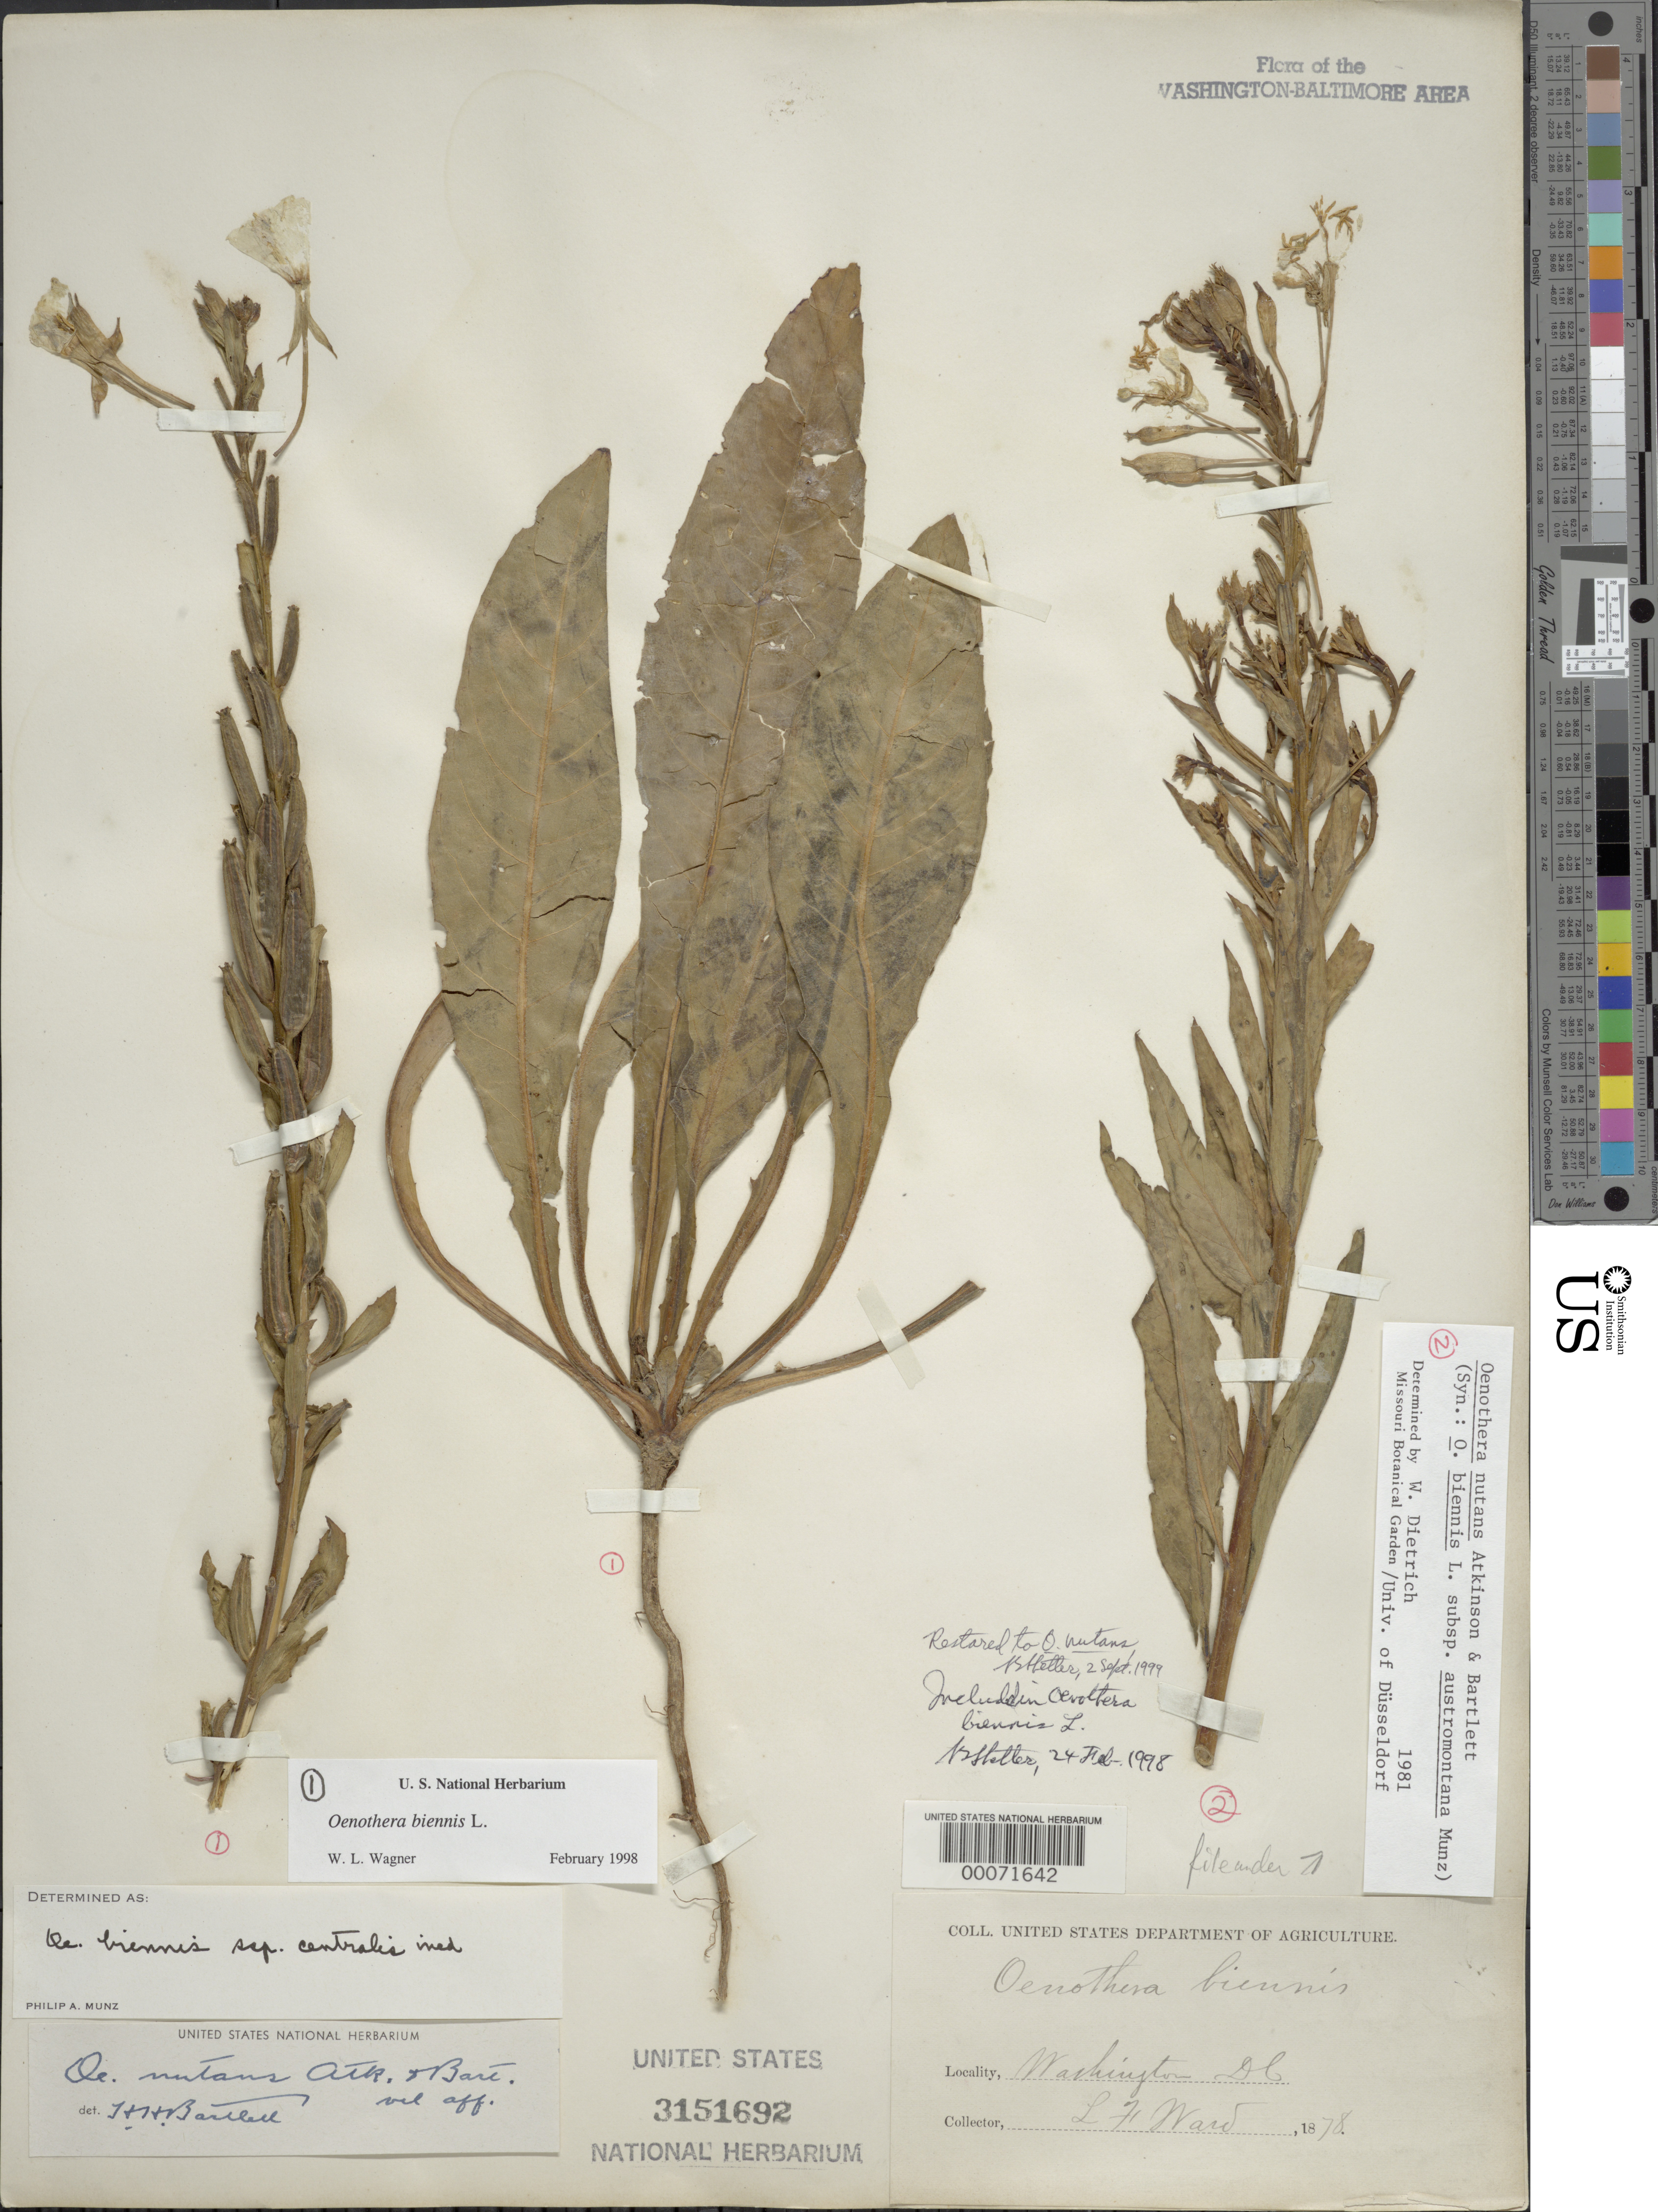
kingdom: Plantae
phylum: Tracheophyta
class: Magnoliopsida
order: Myrtales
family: Onagraceae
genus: Oenothera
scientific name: Oenothera nutans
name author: G.F. Atk. & Bartlett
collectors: L. F. Ward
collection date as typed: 1878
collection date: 1878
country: United States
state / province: District of Columbia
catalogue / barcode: US 3151692